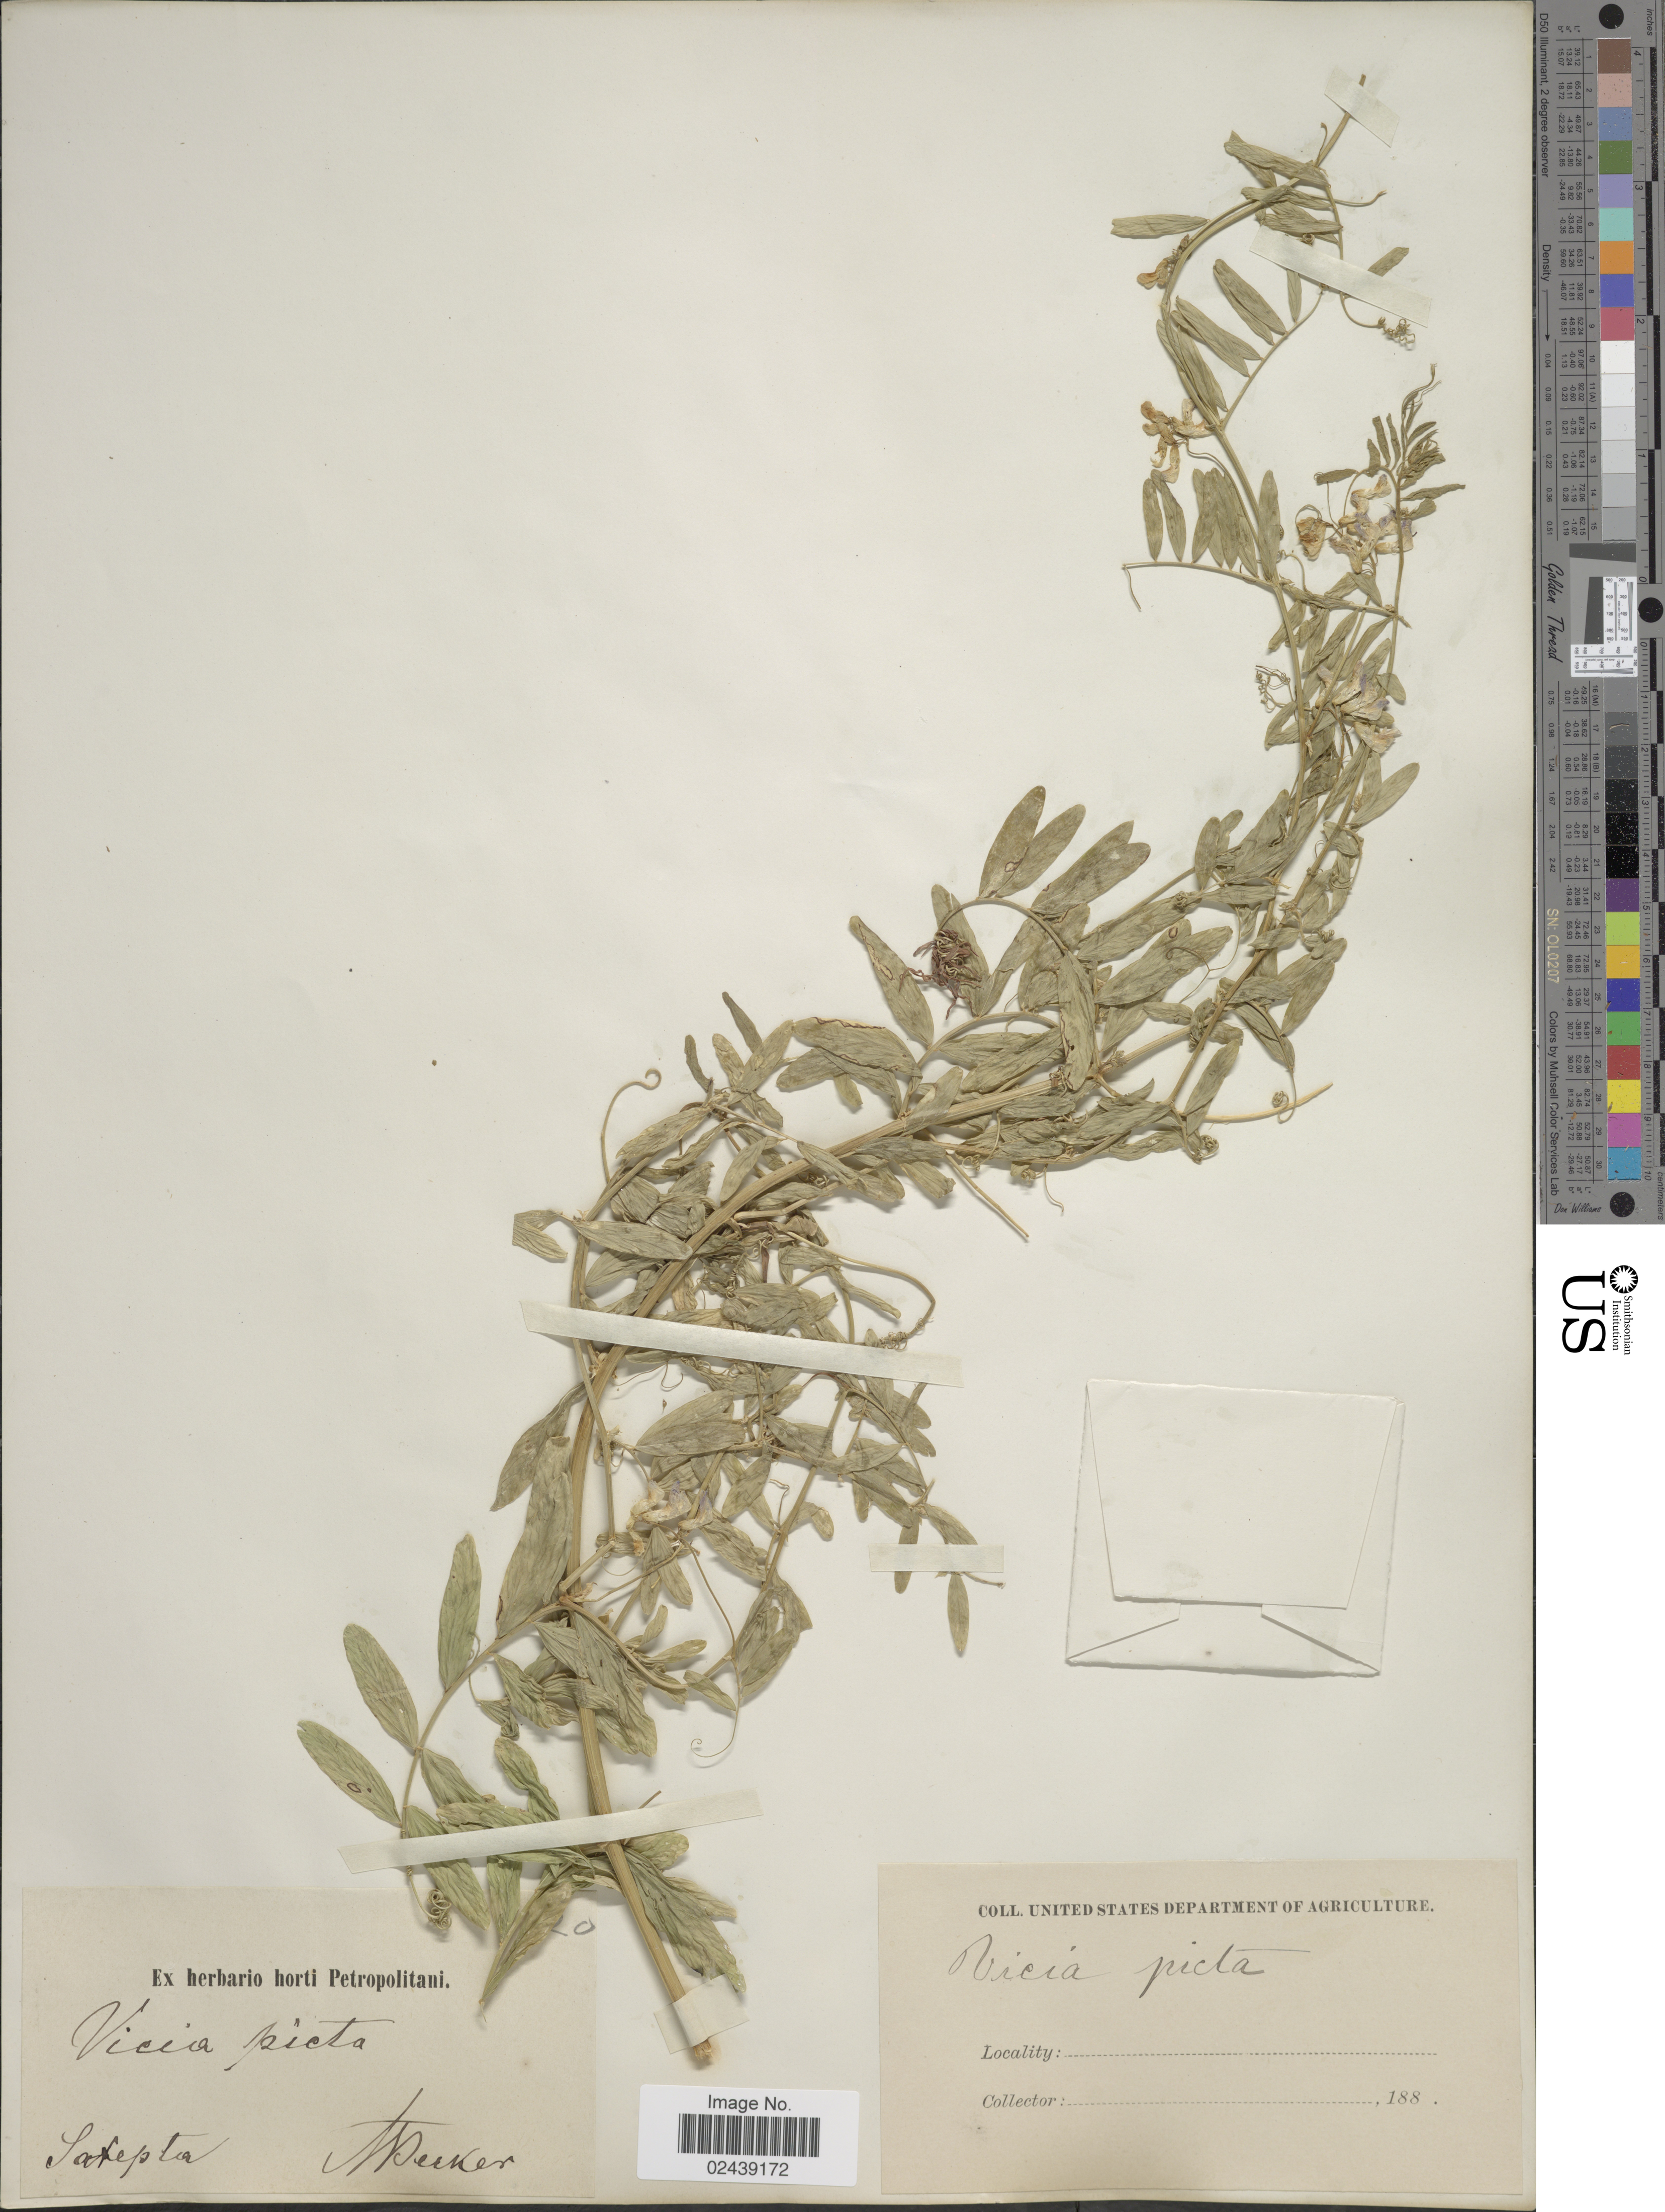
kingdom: Plantae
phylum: Tracheophyta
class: Magnoliopsida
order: Fabales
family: Fabaceae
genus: Vicia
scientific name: Vicia picta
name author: Fisch. & C.A. Mey.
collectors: A. Becker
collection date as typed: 188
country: Russian Federation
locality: Sarepta